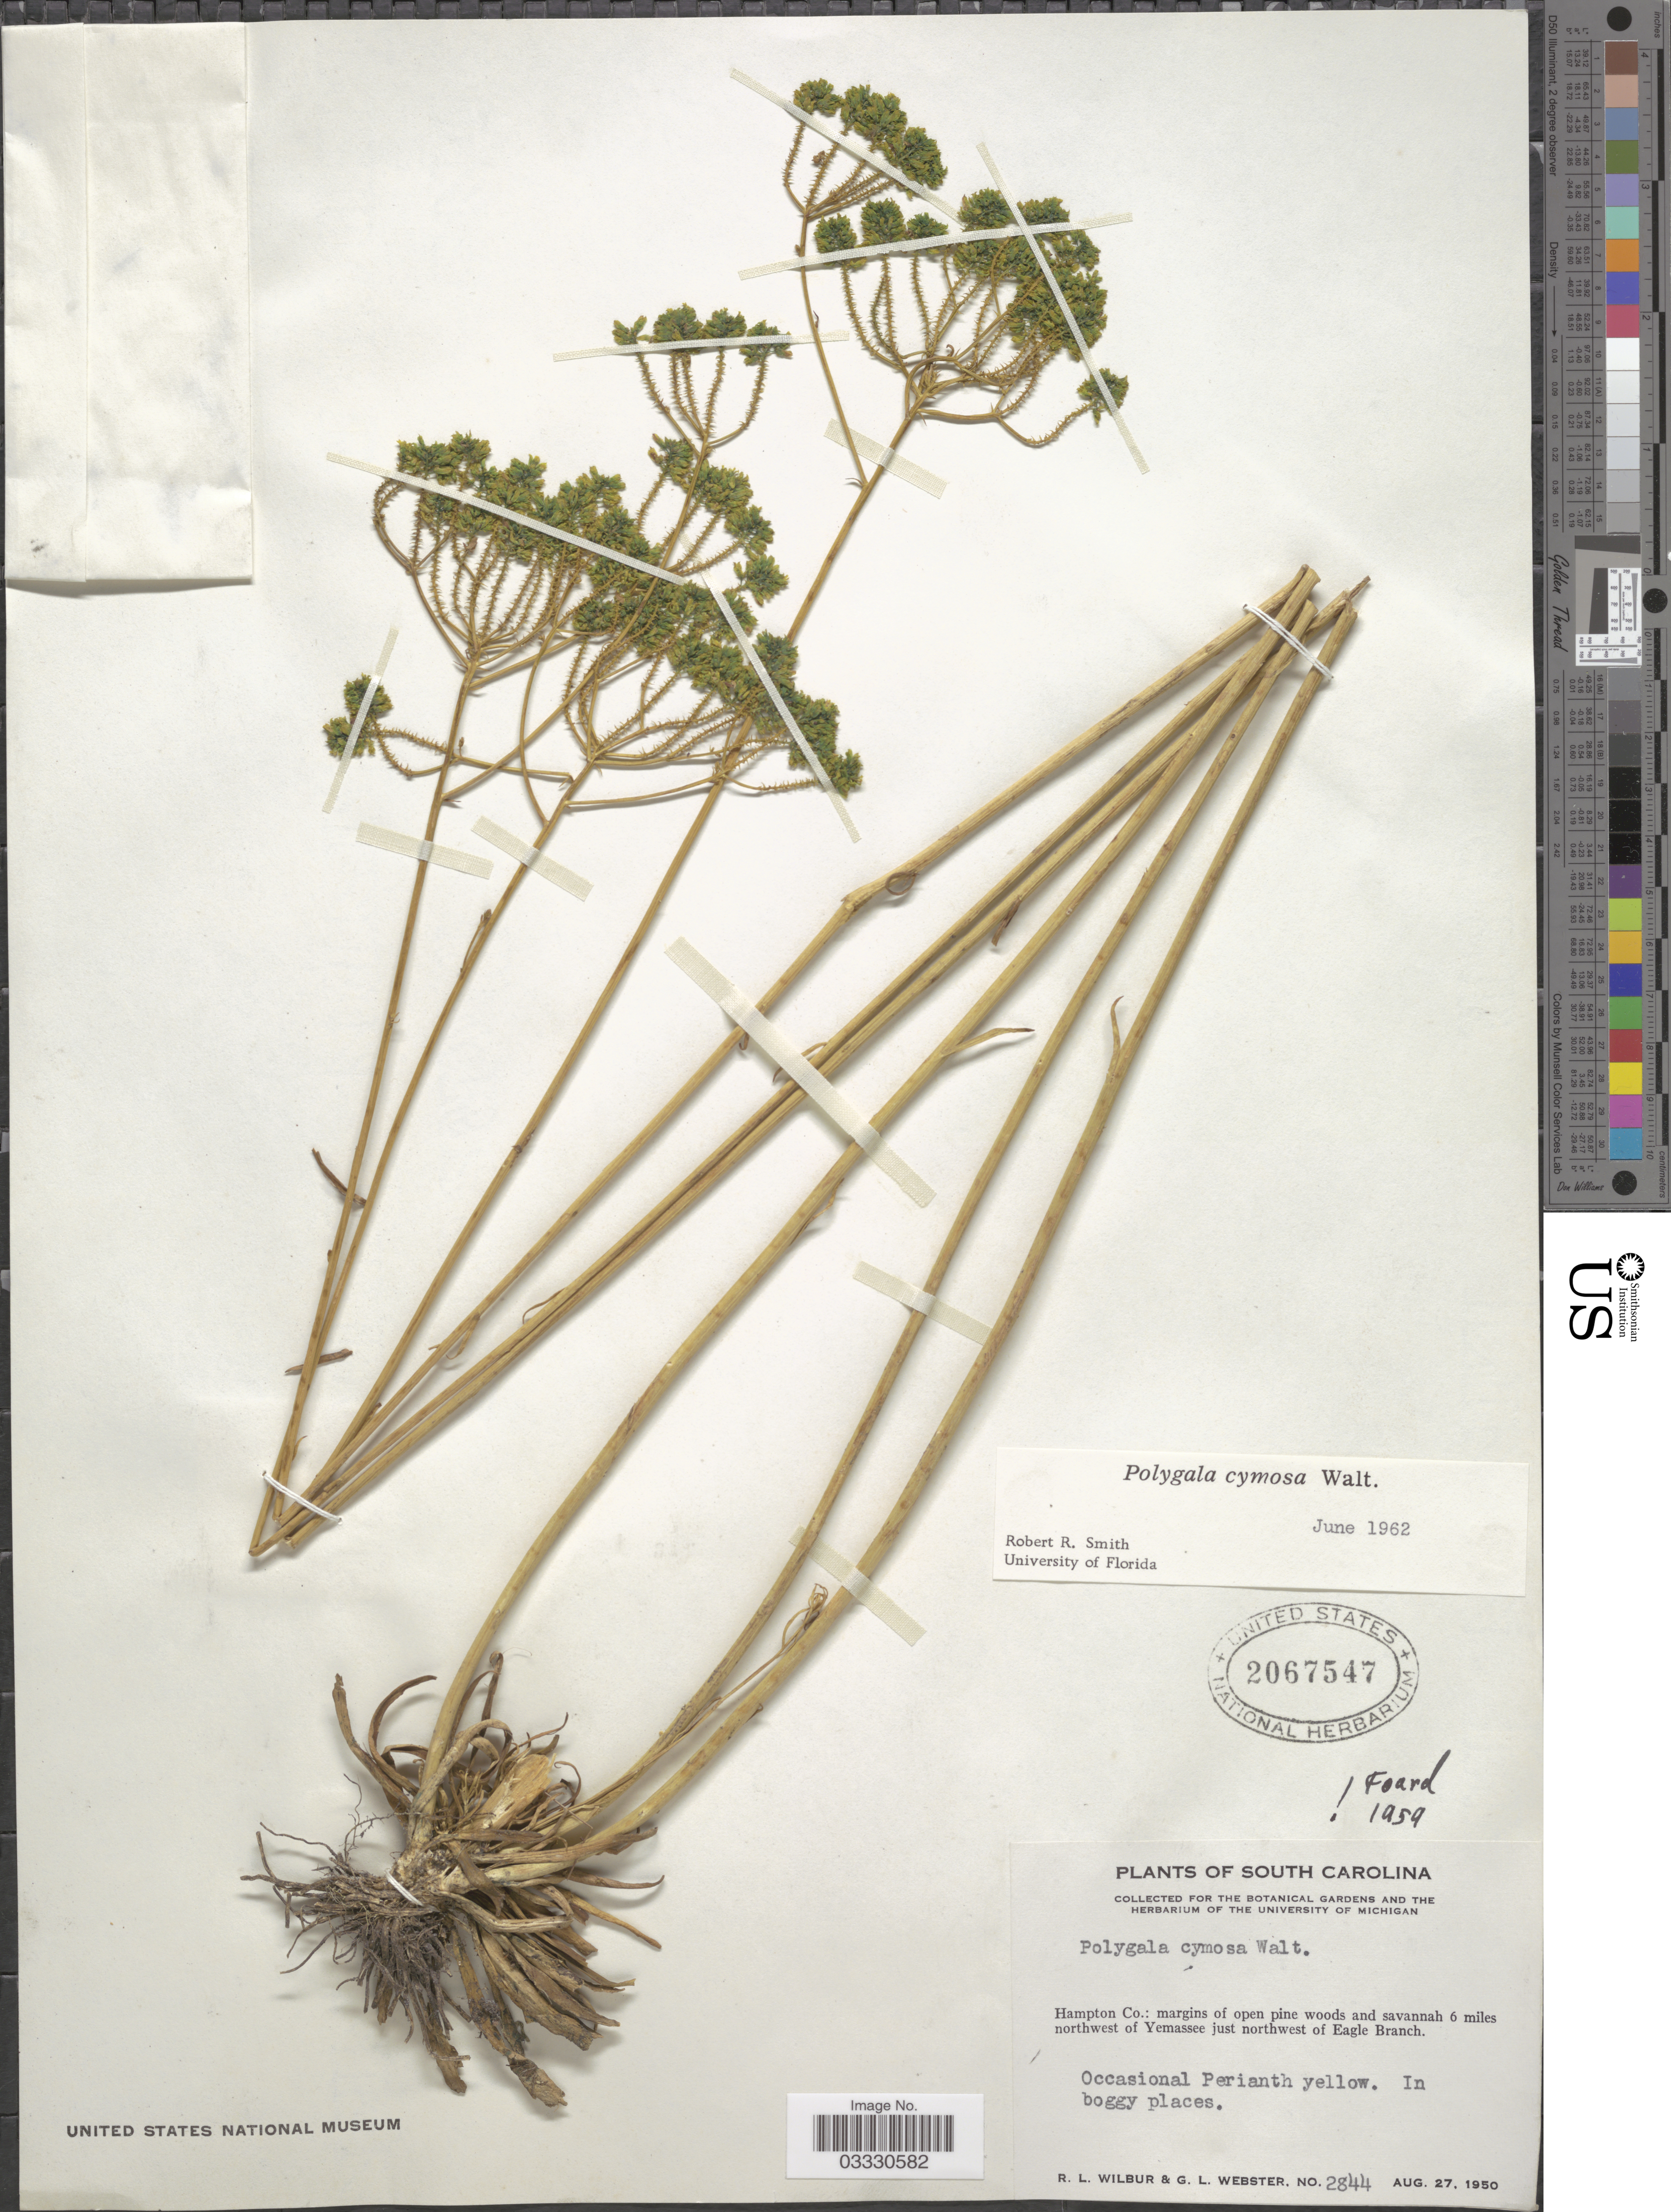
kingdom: Plantae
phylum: Tracheophyta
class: Magnoliopsida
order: Fabales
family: Polygalaceae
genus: Polygala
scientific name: Polygala cymosa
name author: Walter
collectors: R. L. Wilbur & G. L. Webster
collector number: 2844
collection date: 1950-08-27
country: United States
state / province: South Carolina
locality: Hampton Co.: margins of open pine woods and savannah 6 miles northwest of Yemassee just northwest of Eagle Branch.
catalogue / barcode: US 2067547